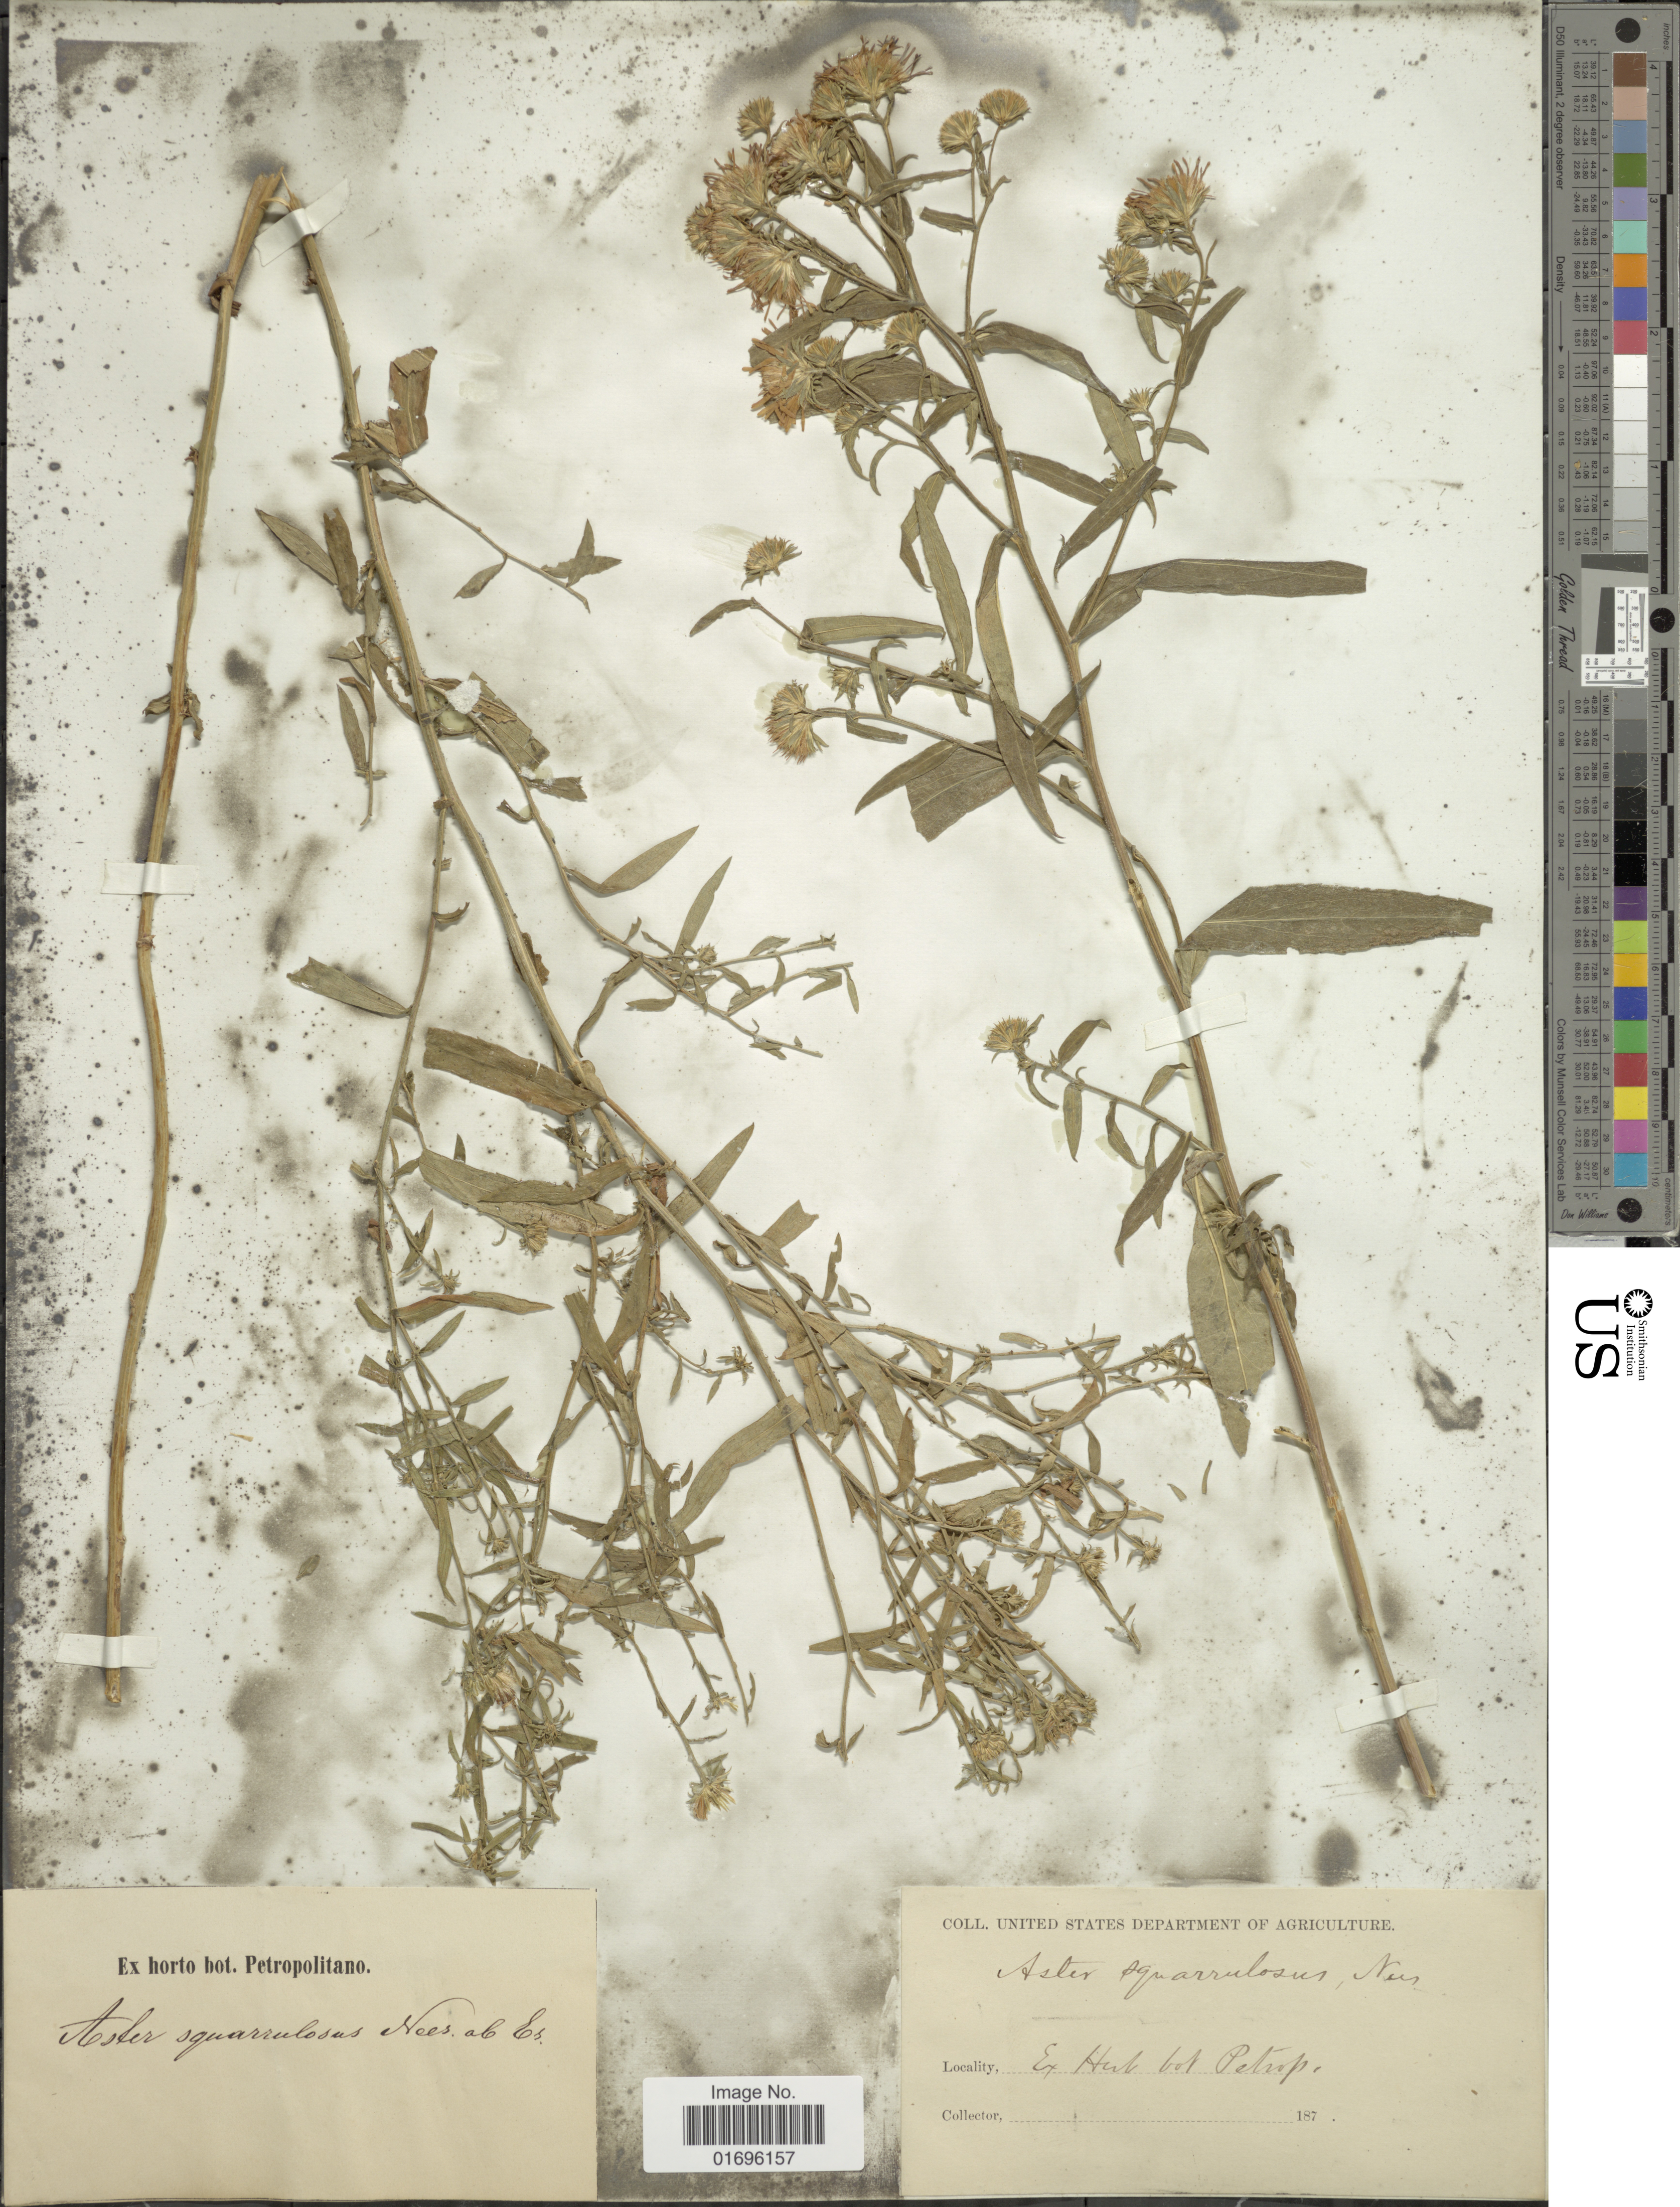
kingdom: Plantae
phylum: Tracheophyta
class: Magnoliopsida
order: Asterales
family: Asteraceae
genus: Aster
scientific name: Aster squarrosulus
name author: Nees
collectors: United States Department of Agriculture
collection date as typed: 187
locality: Ex. Herb. bot. Petrop.